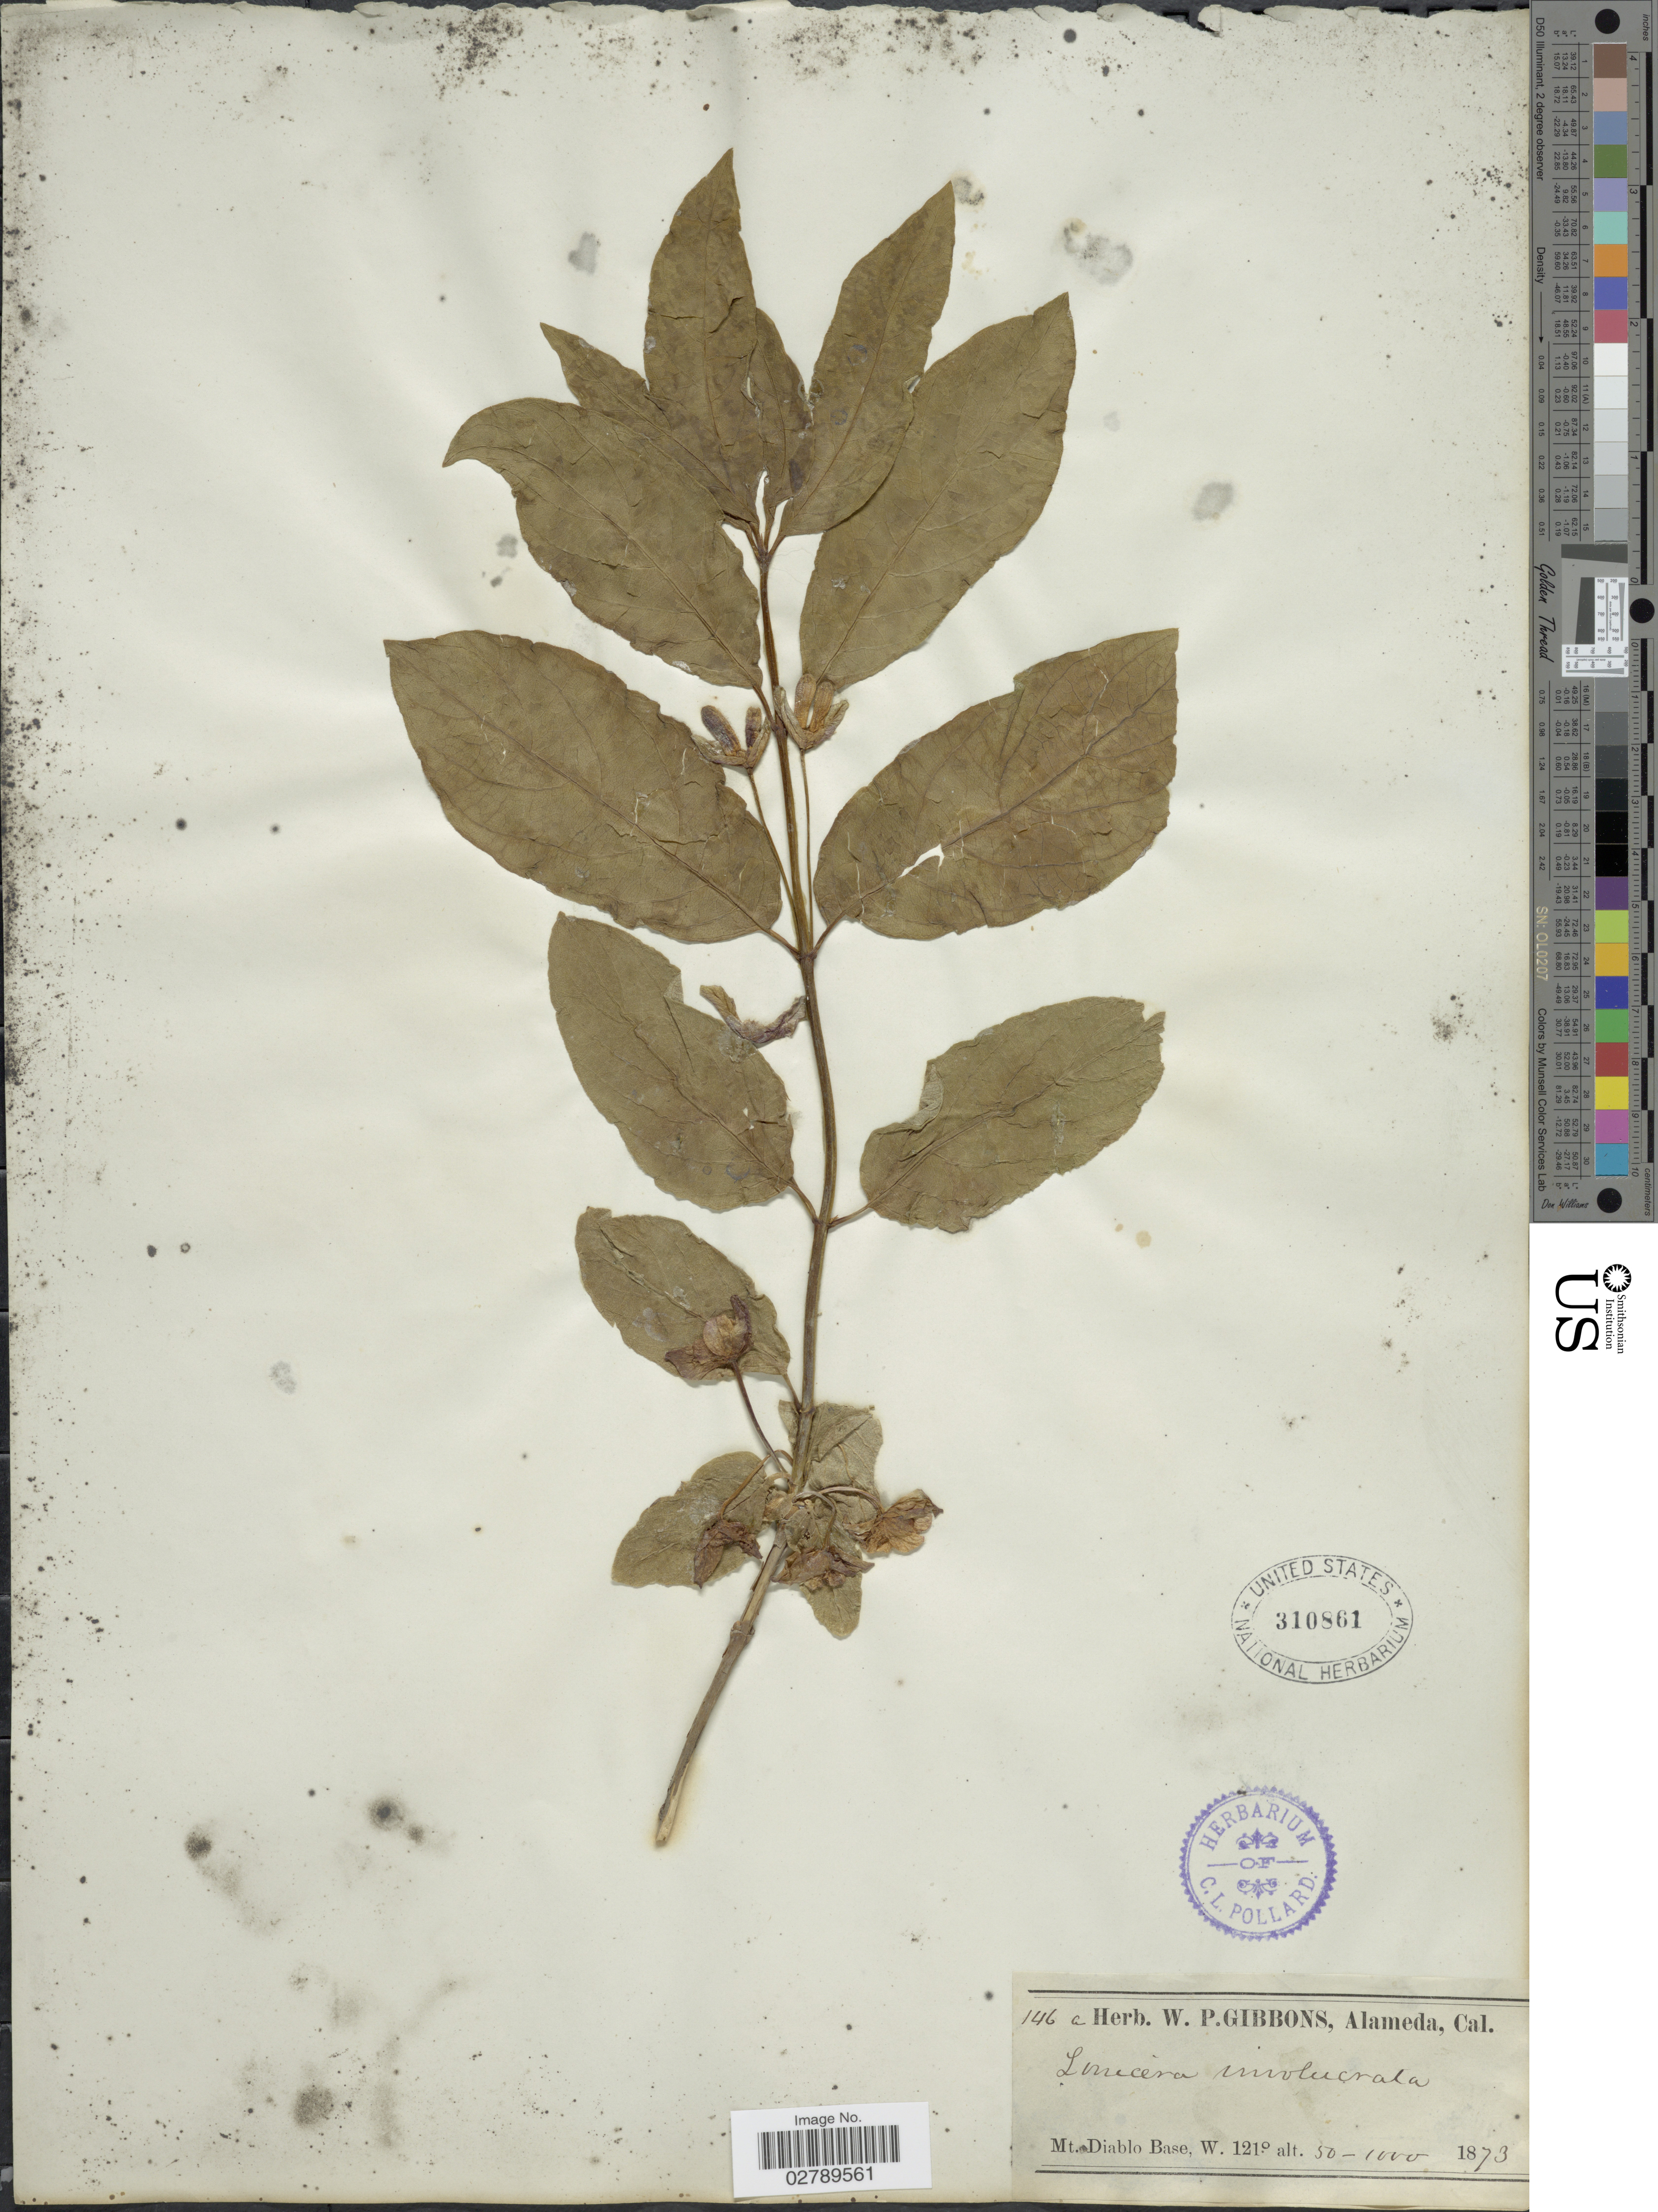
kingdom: Plantae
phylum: Tracheophyta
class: Magnoliopsida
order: Dipsacales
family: Caprifoliaceae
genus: Lonicera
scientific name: Lonicera involucrata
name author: (Richardson) Banks ex Spreng.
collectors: ex Herb W. P. Gibbons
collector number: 146a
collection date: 1873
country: United States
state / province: California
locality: Mt. Diablo Base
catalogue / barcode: US 310861